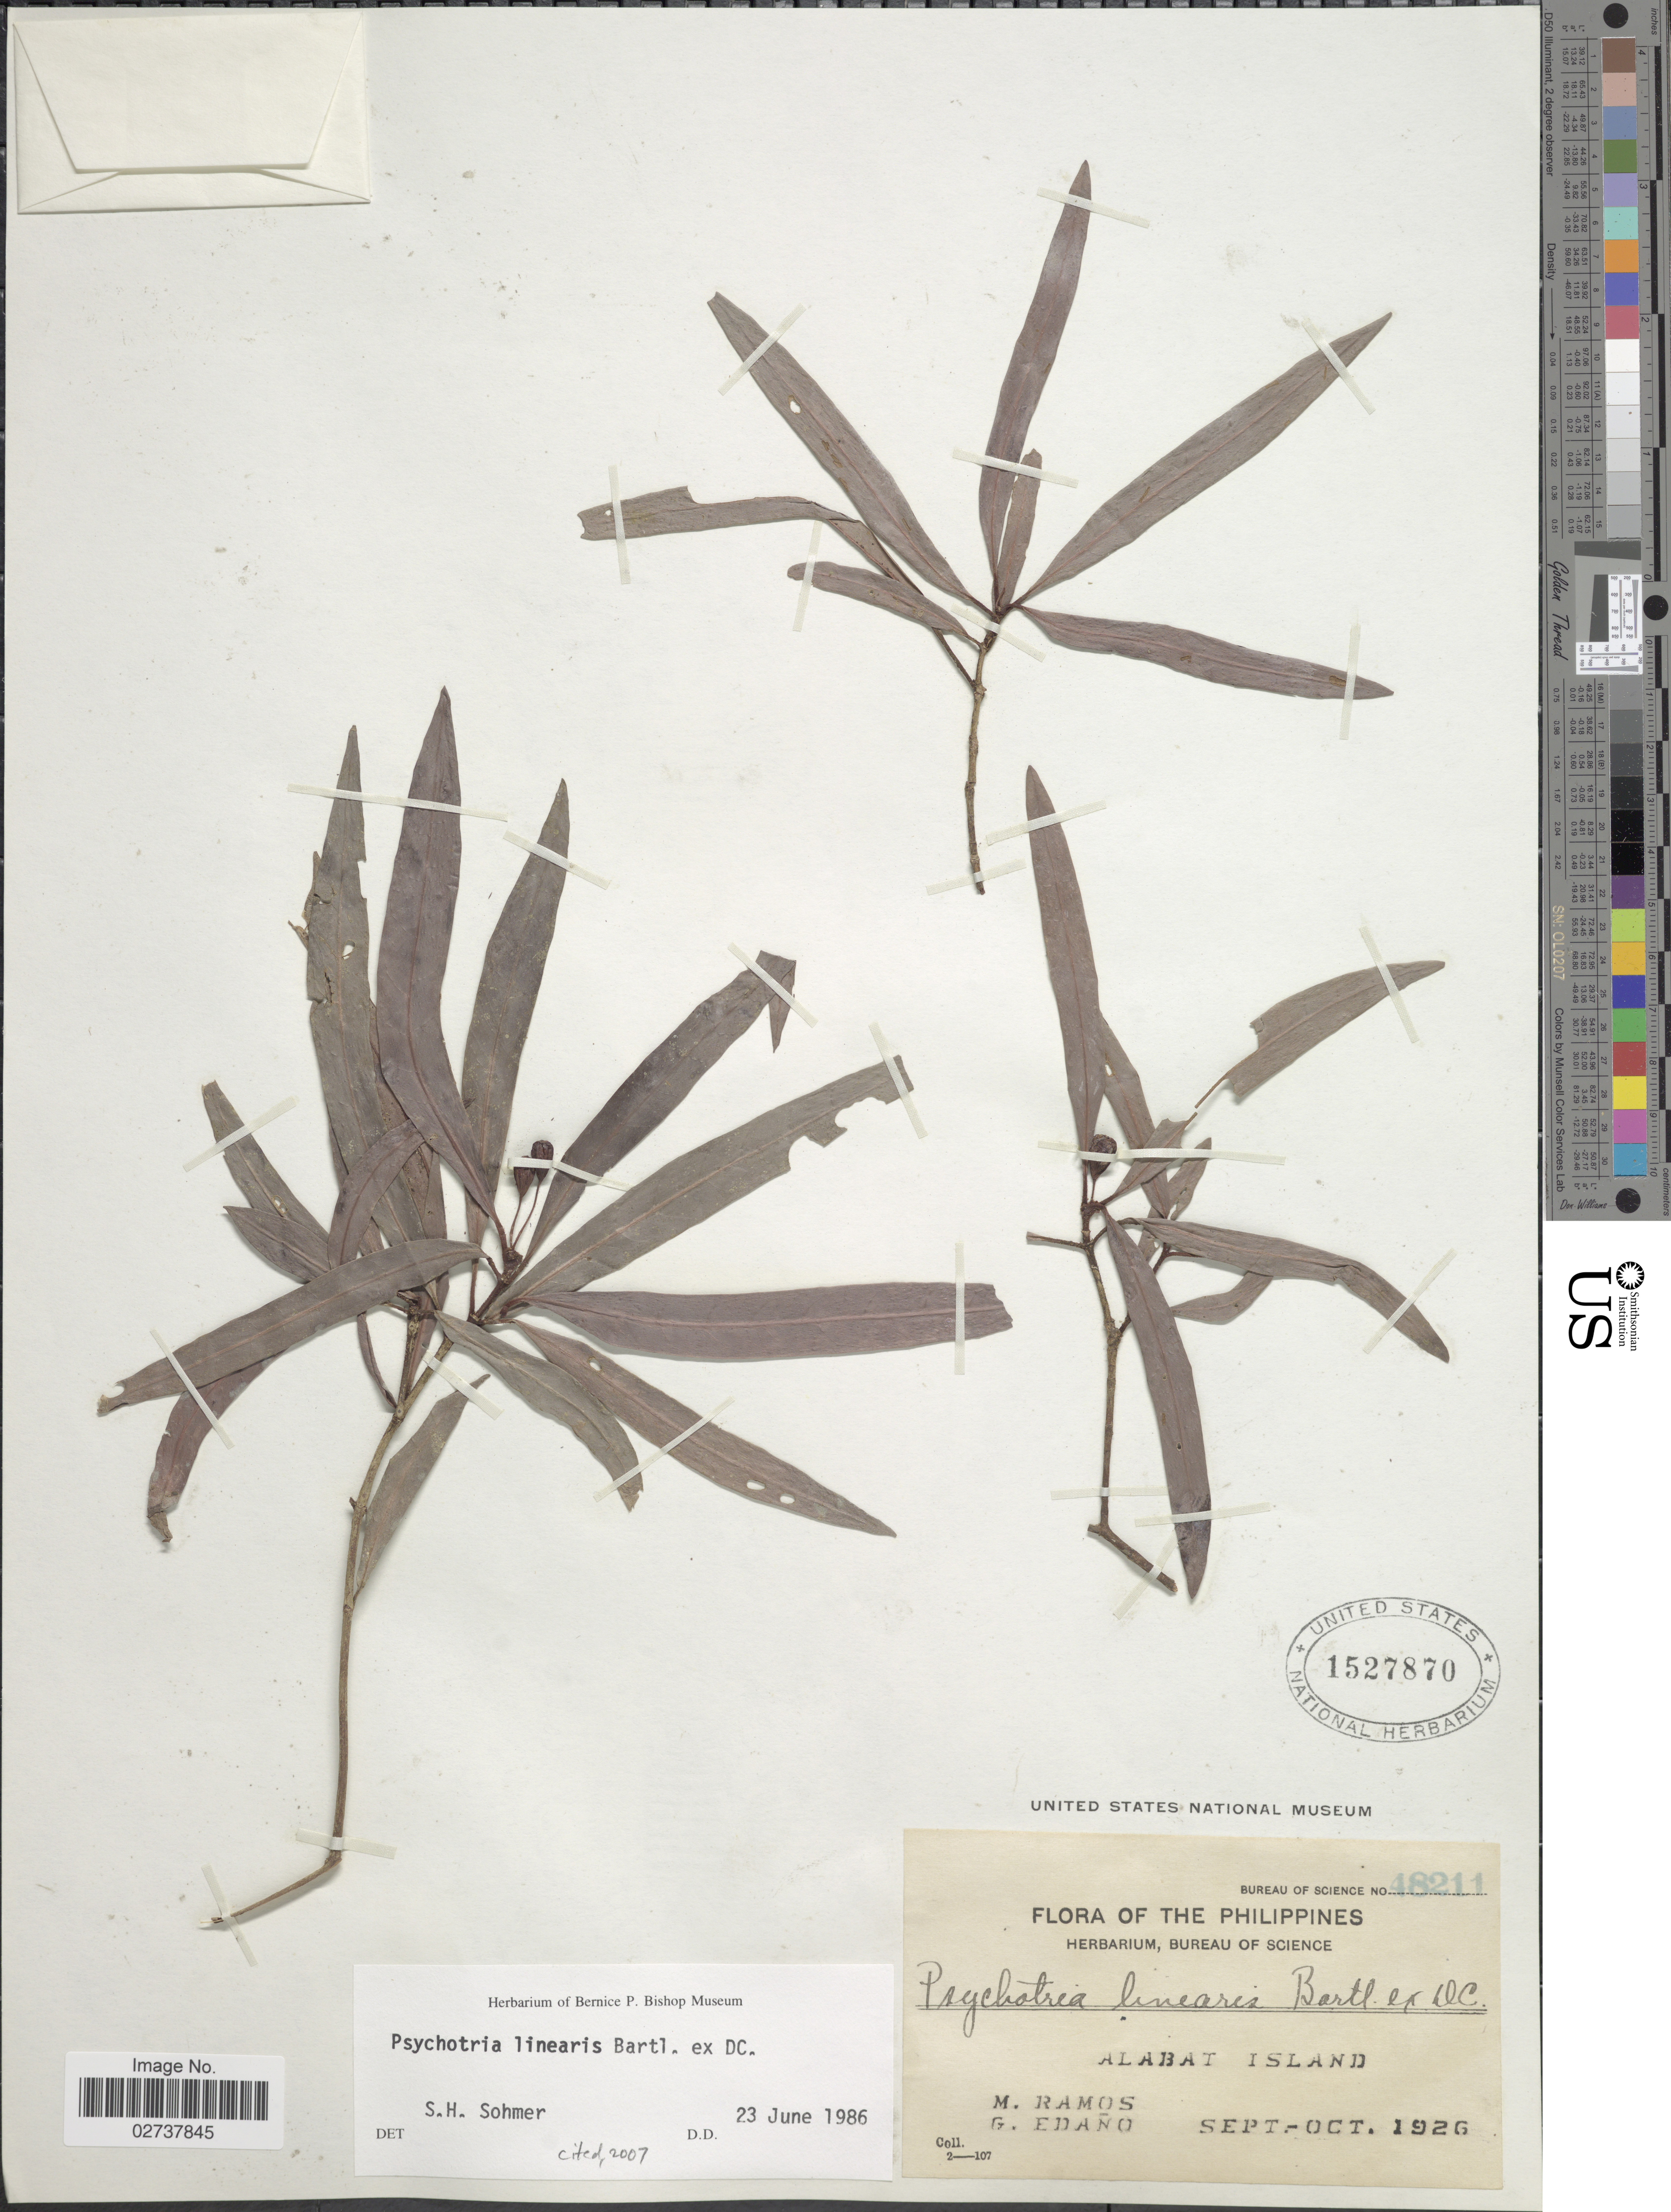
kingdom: Plantae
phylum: Tracheophyta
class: Magnoliopsida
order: Gentianales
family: Rubiaceae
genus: Psychotria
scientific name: Psychotria linearis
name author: Bartl. ex DC.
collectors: M. Ramos & G. Edaño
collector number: Bureau of Science 48211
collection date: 1926-09/1926-10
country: Philippines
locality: Alabat Island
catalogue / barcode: US 1527870